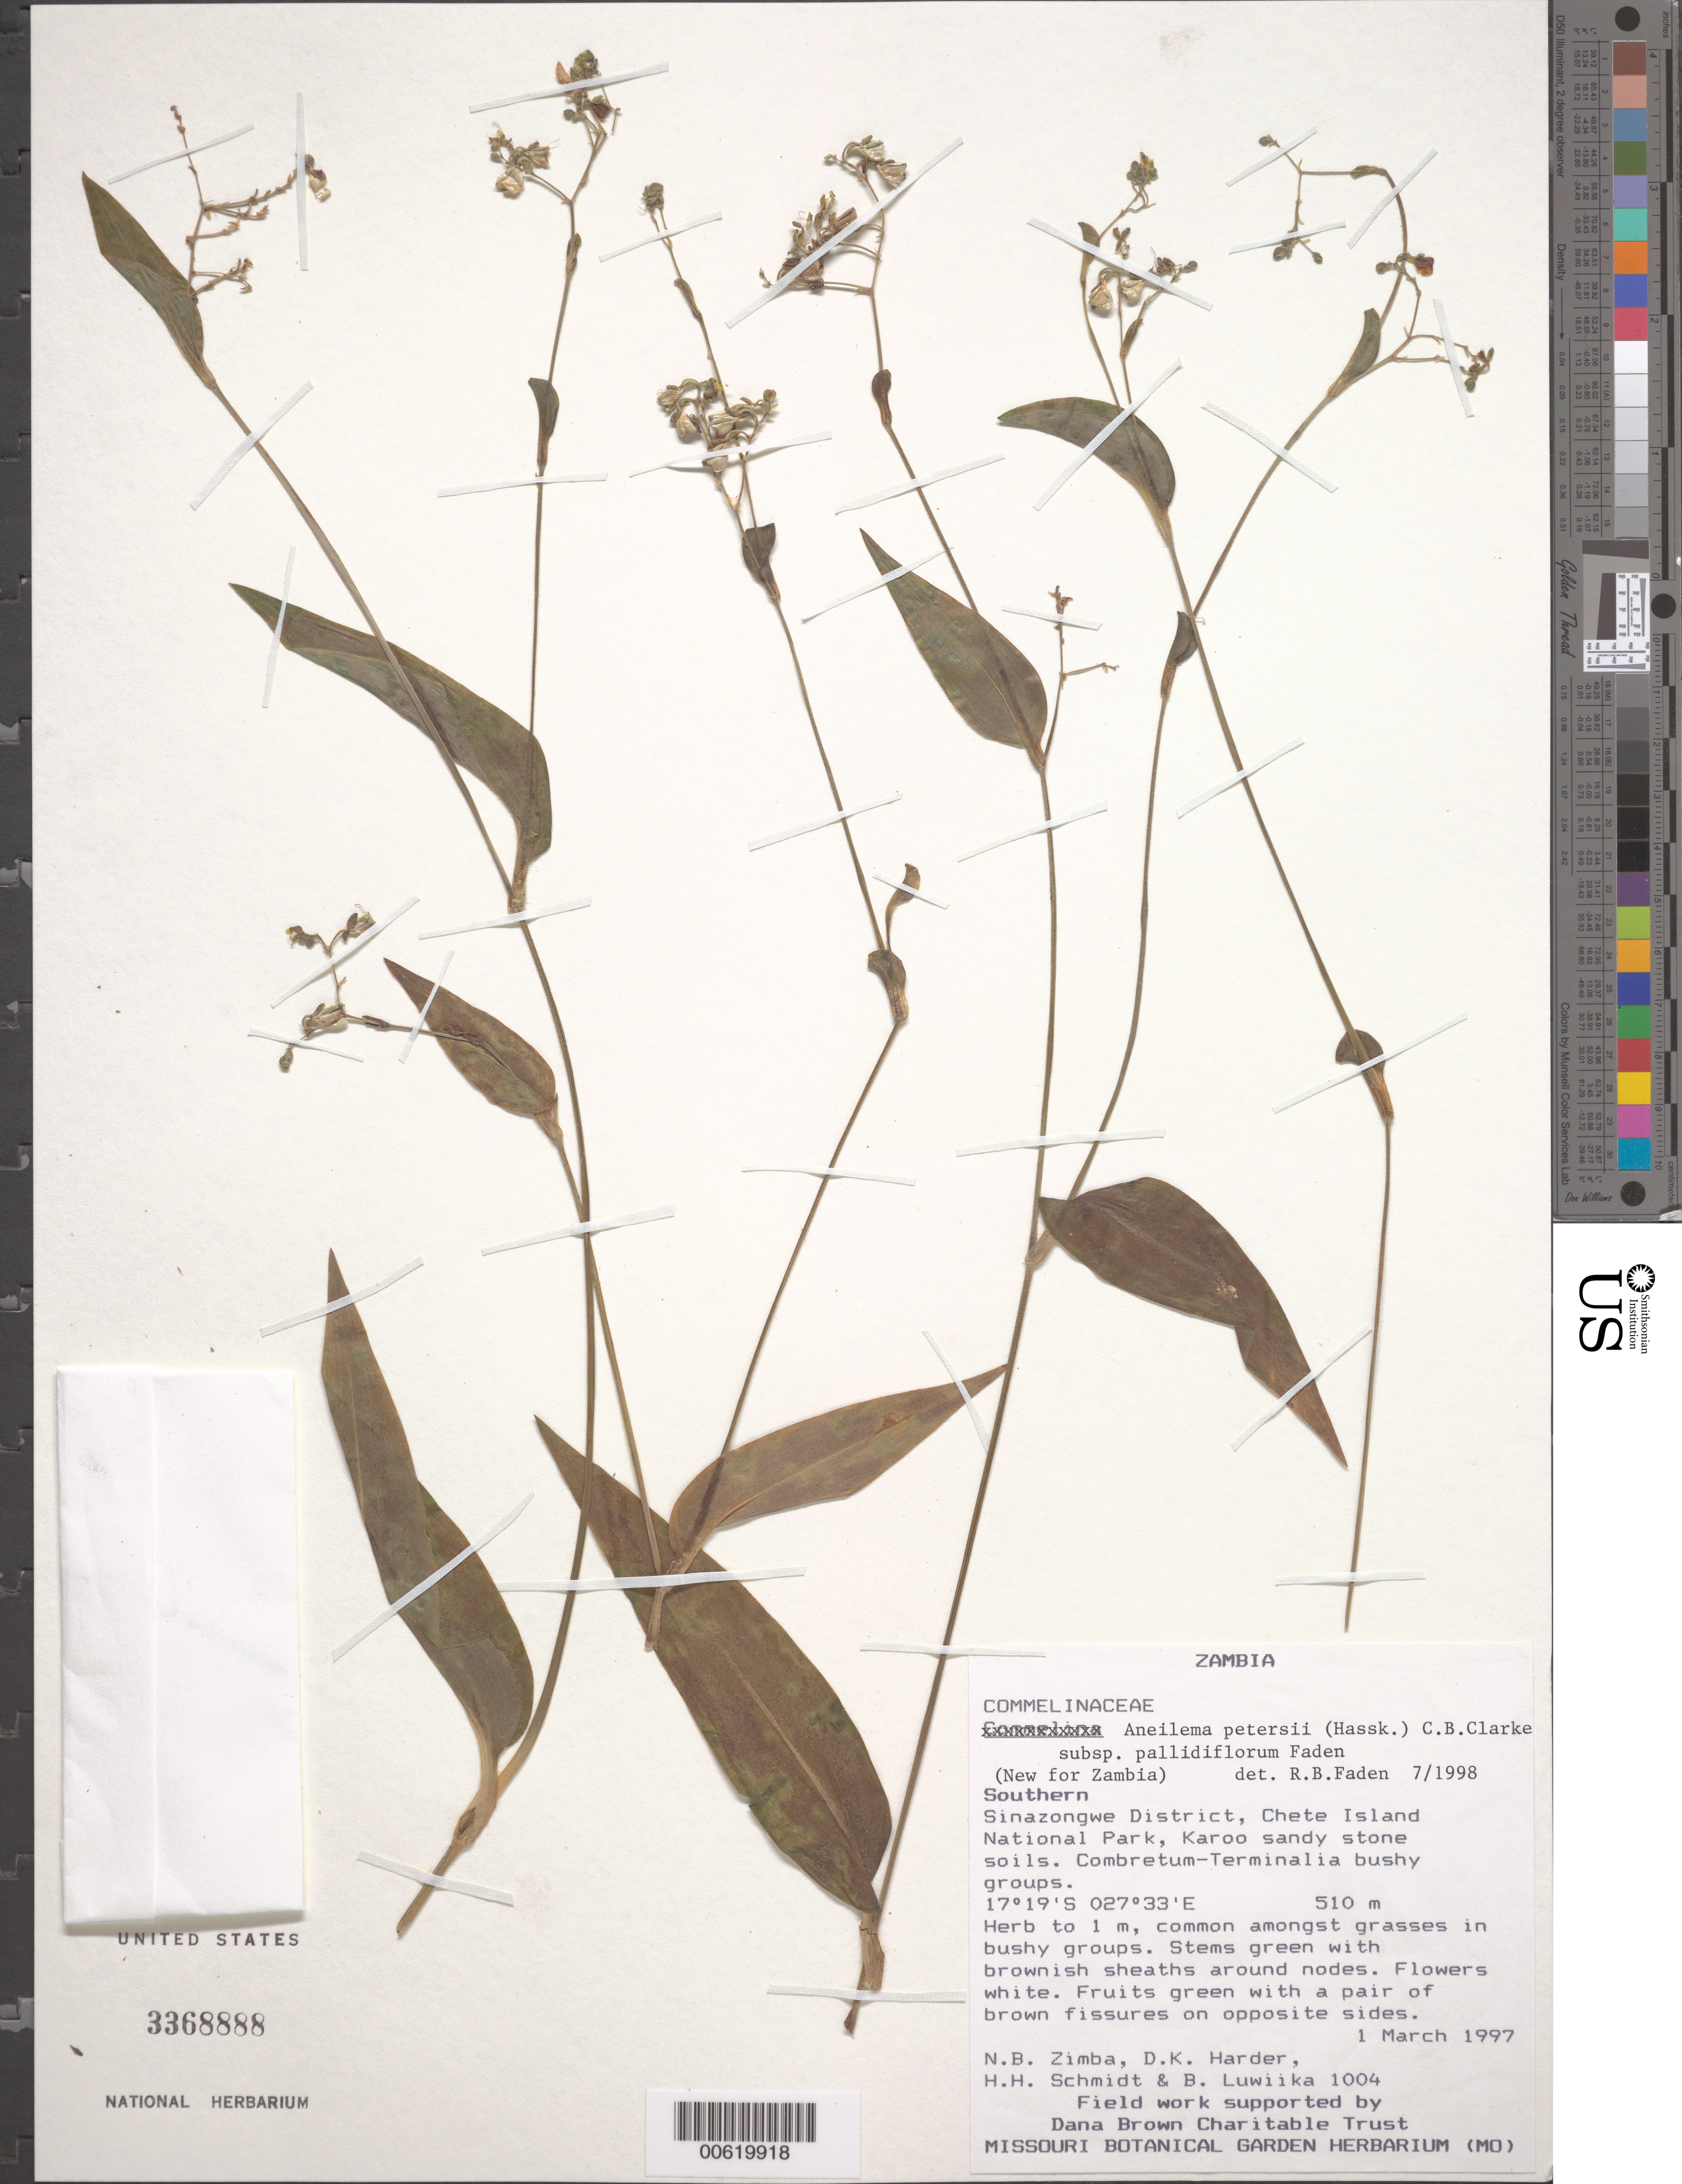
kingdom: Plantae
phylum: Tracheophyta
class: Liliopsida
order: Commelinales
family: Commelinaceae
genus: Aneilema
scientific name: Aneilema petersii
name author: (Hassk.) C.B. Clarke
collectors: N. B. Zimba, D. Harder, H. H. Schmidt & B. Luwiika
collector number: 1004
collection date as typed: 01 Mar 1997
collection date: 1997-03-01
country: Zambia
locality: Sinazongwe dist., chete island national park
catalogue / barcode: US 3368888